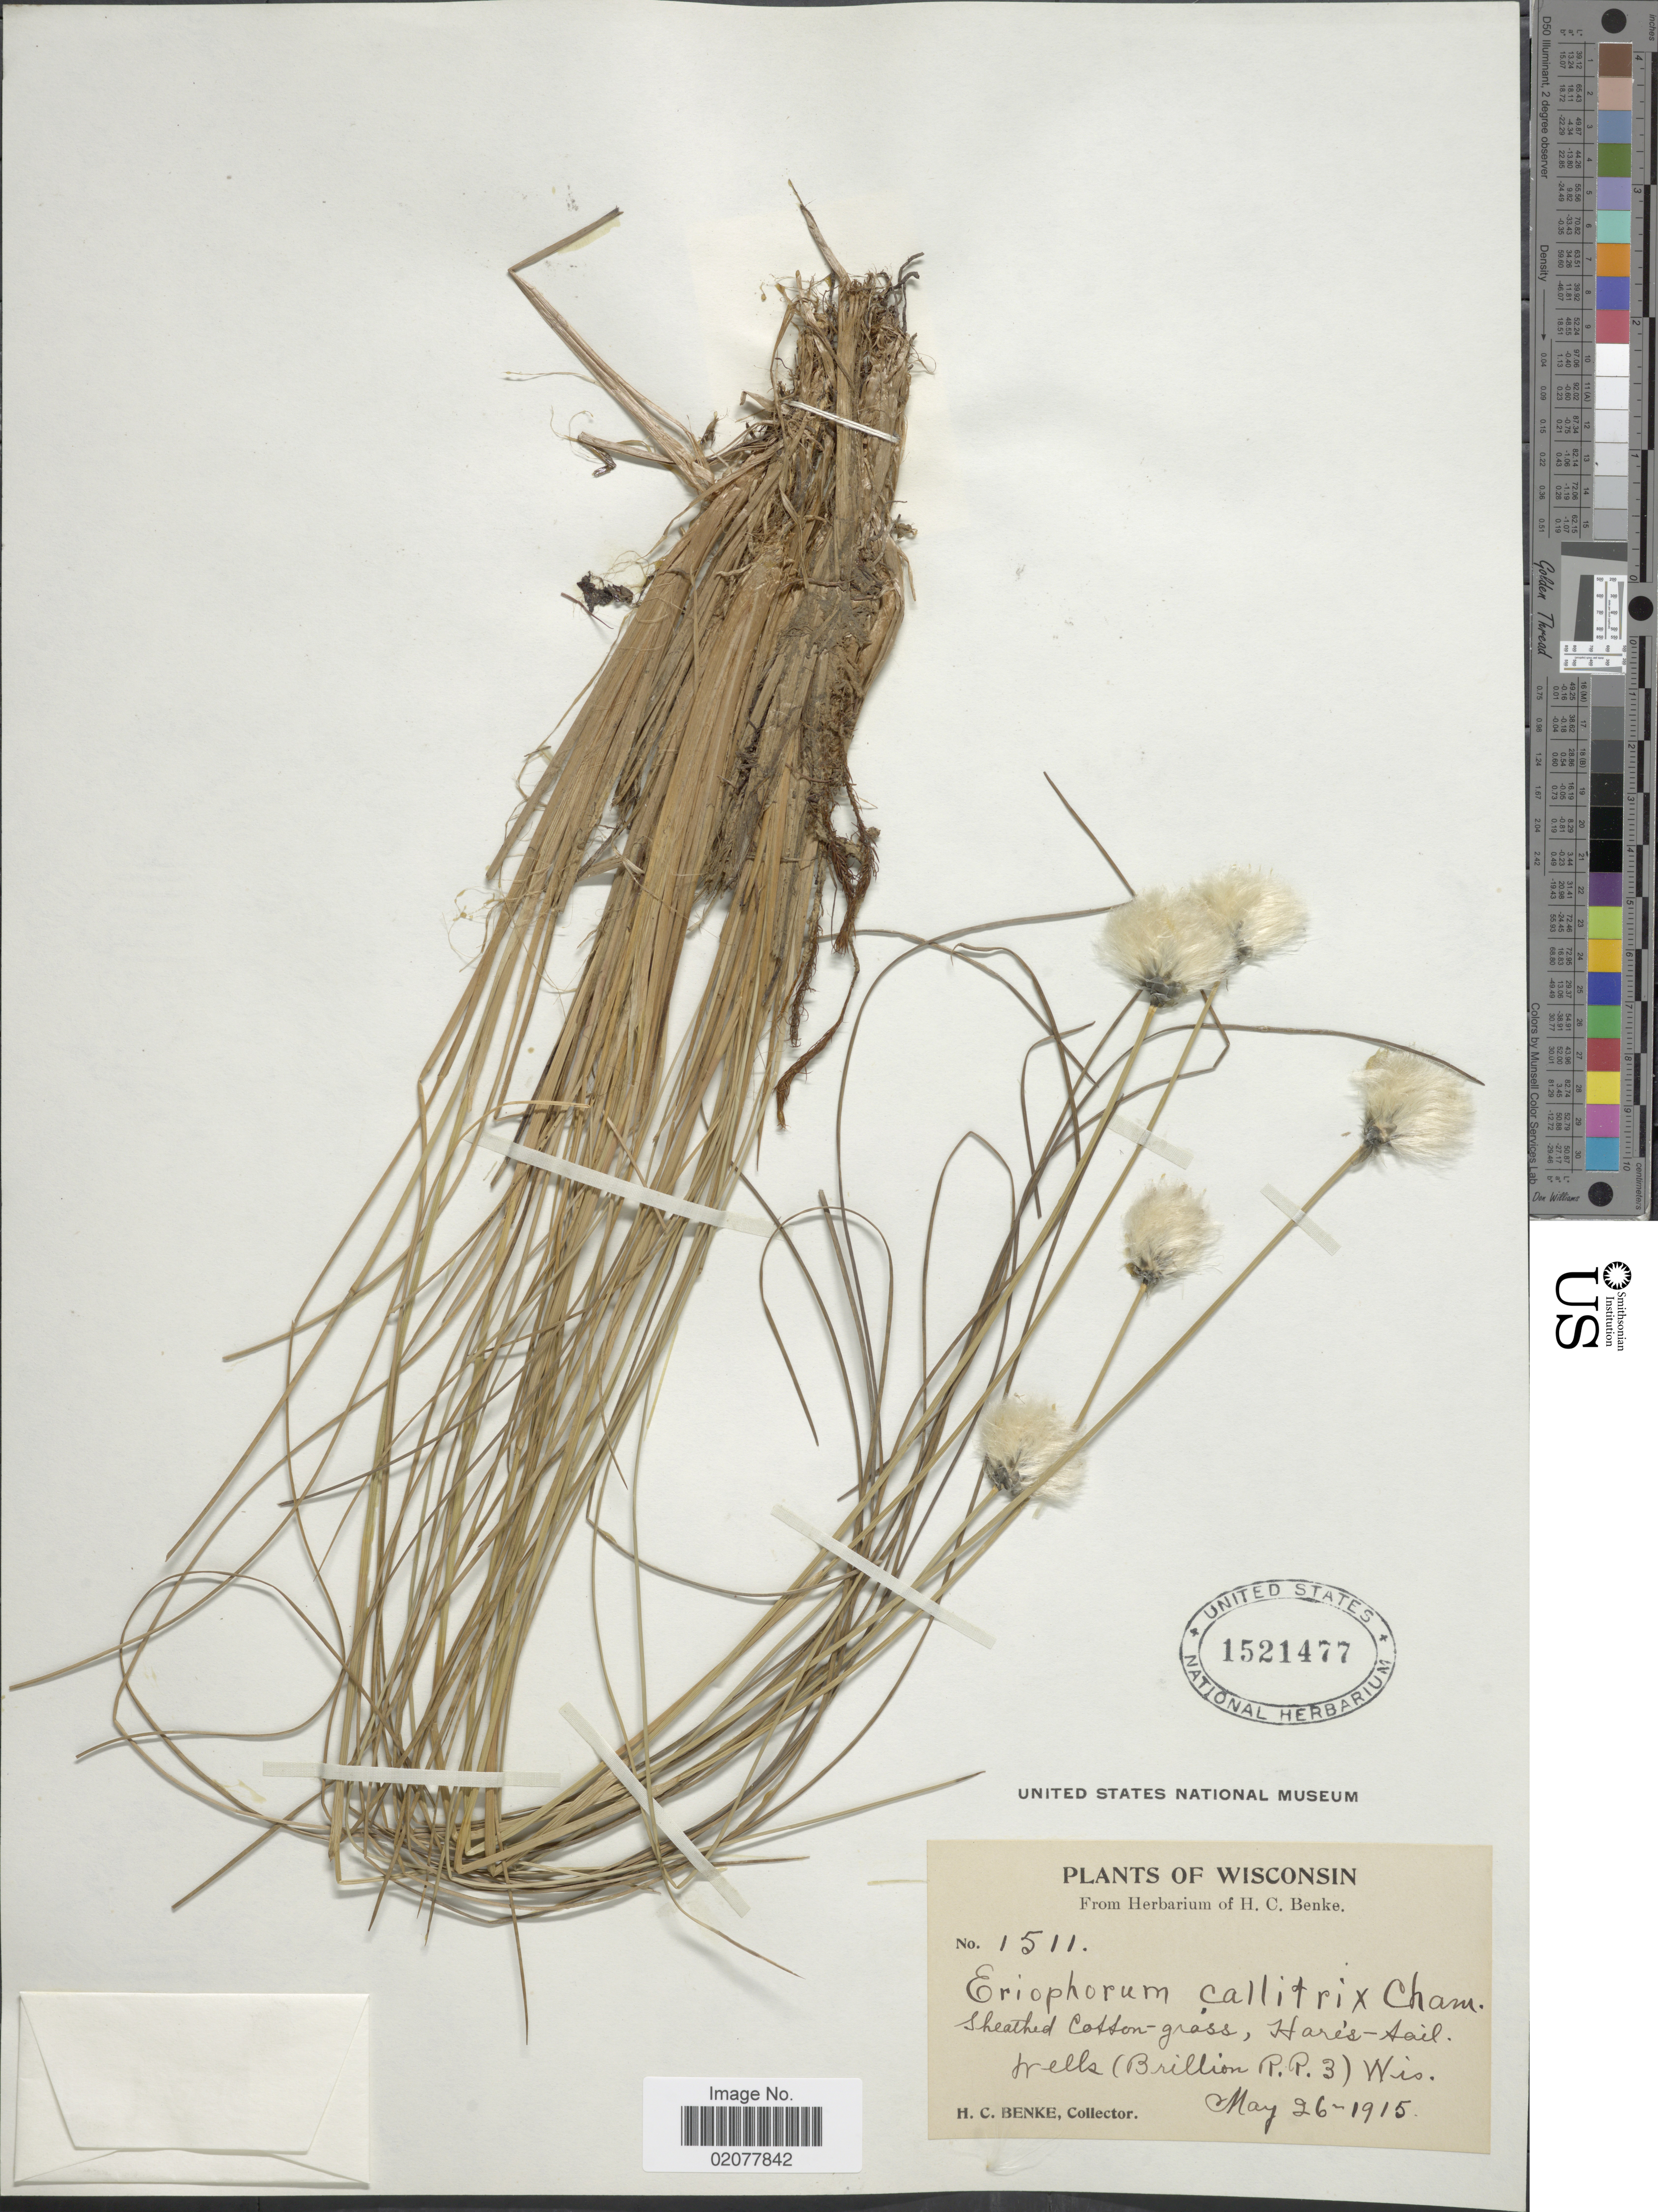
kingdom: Plantae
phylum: Tracheophyta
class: Liliopsida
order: Poales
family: Cyperaceae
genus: Eriophorum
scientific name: Eriophorum spissum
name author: Fernald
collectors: H. Benke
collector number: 1511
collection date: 1915-05-26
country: United States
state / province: Wisconsin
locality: Hare's-tail. Wells (Brillion P.P.3) Wis.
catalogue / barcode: US 1521477